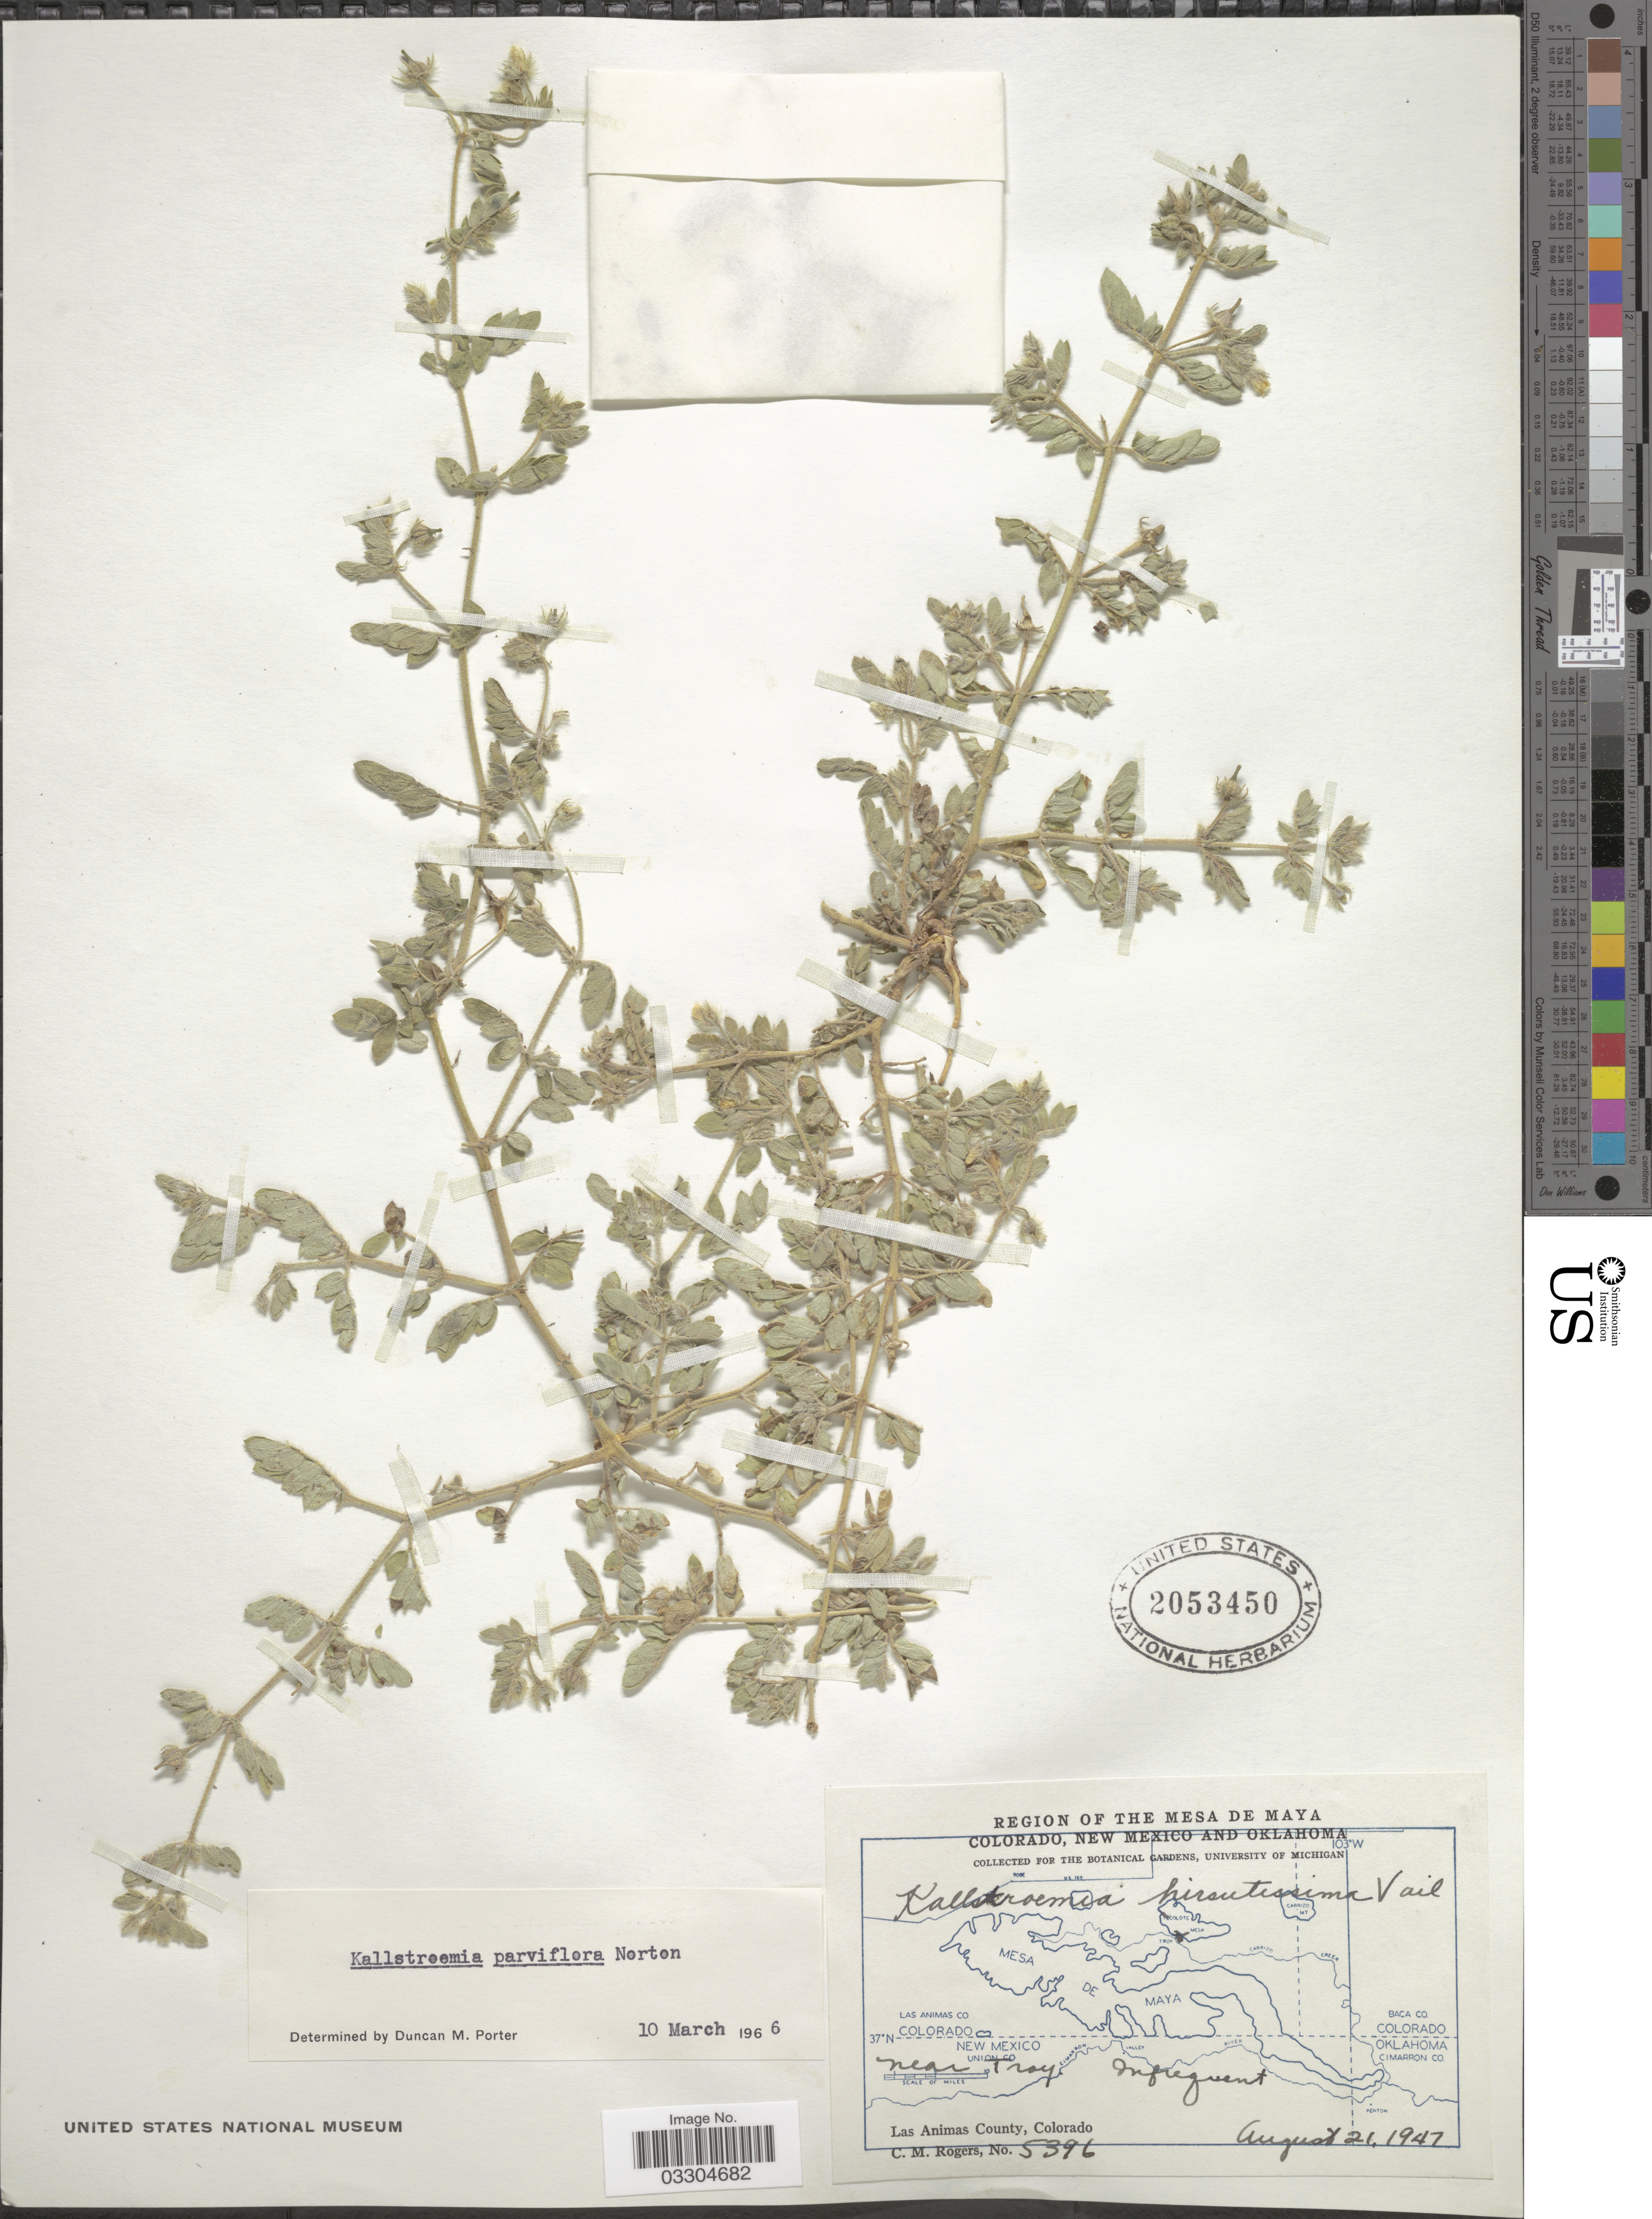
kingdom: Plantae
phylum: Tracheophyta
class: Magnoliopsida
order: Zygophyllales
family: Zygophyllaceae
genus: Kallstroemia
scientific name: Kallstroemia parviflora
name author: Norton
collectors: C. M. Rogers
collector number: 5396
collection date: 1947-08-21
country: United States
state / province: Colorado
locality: Region of the Mesa de Maya. Near Troy. Las Animas County.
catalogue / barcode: US 2053450